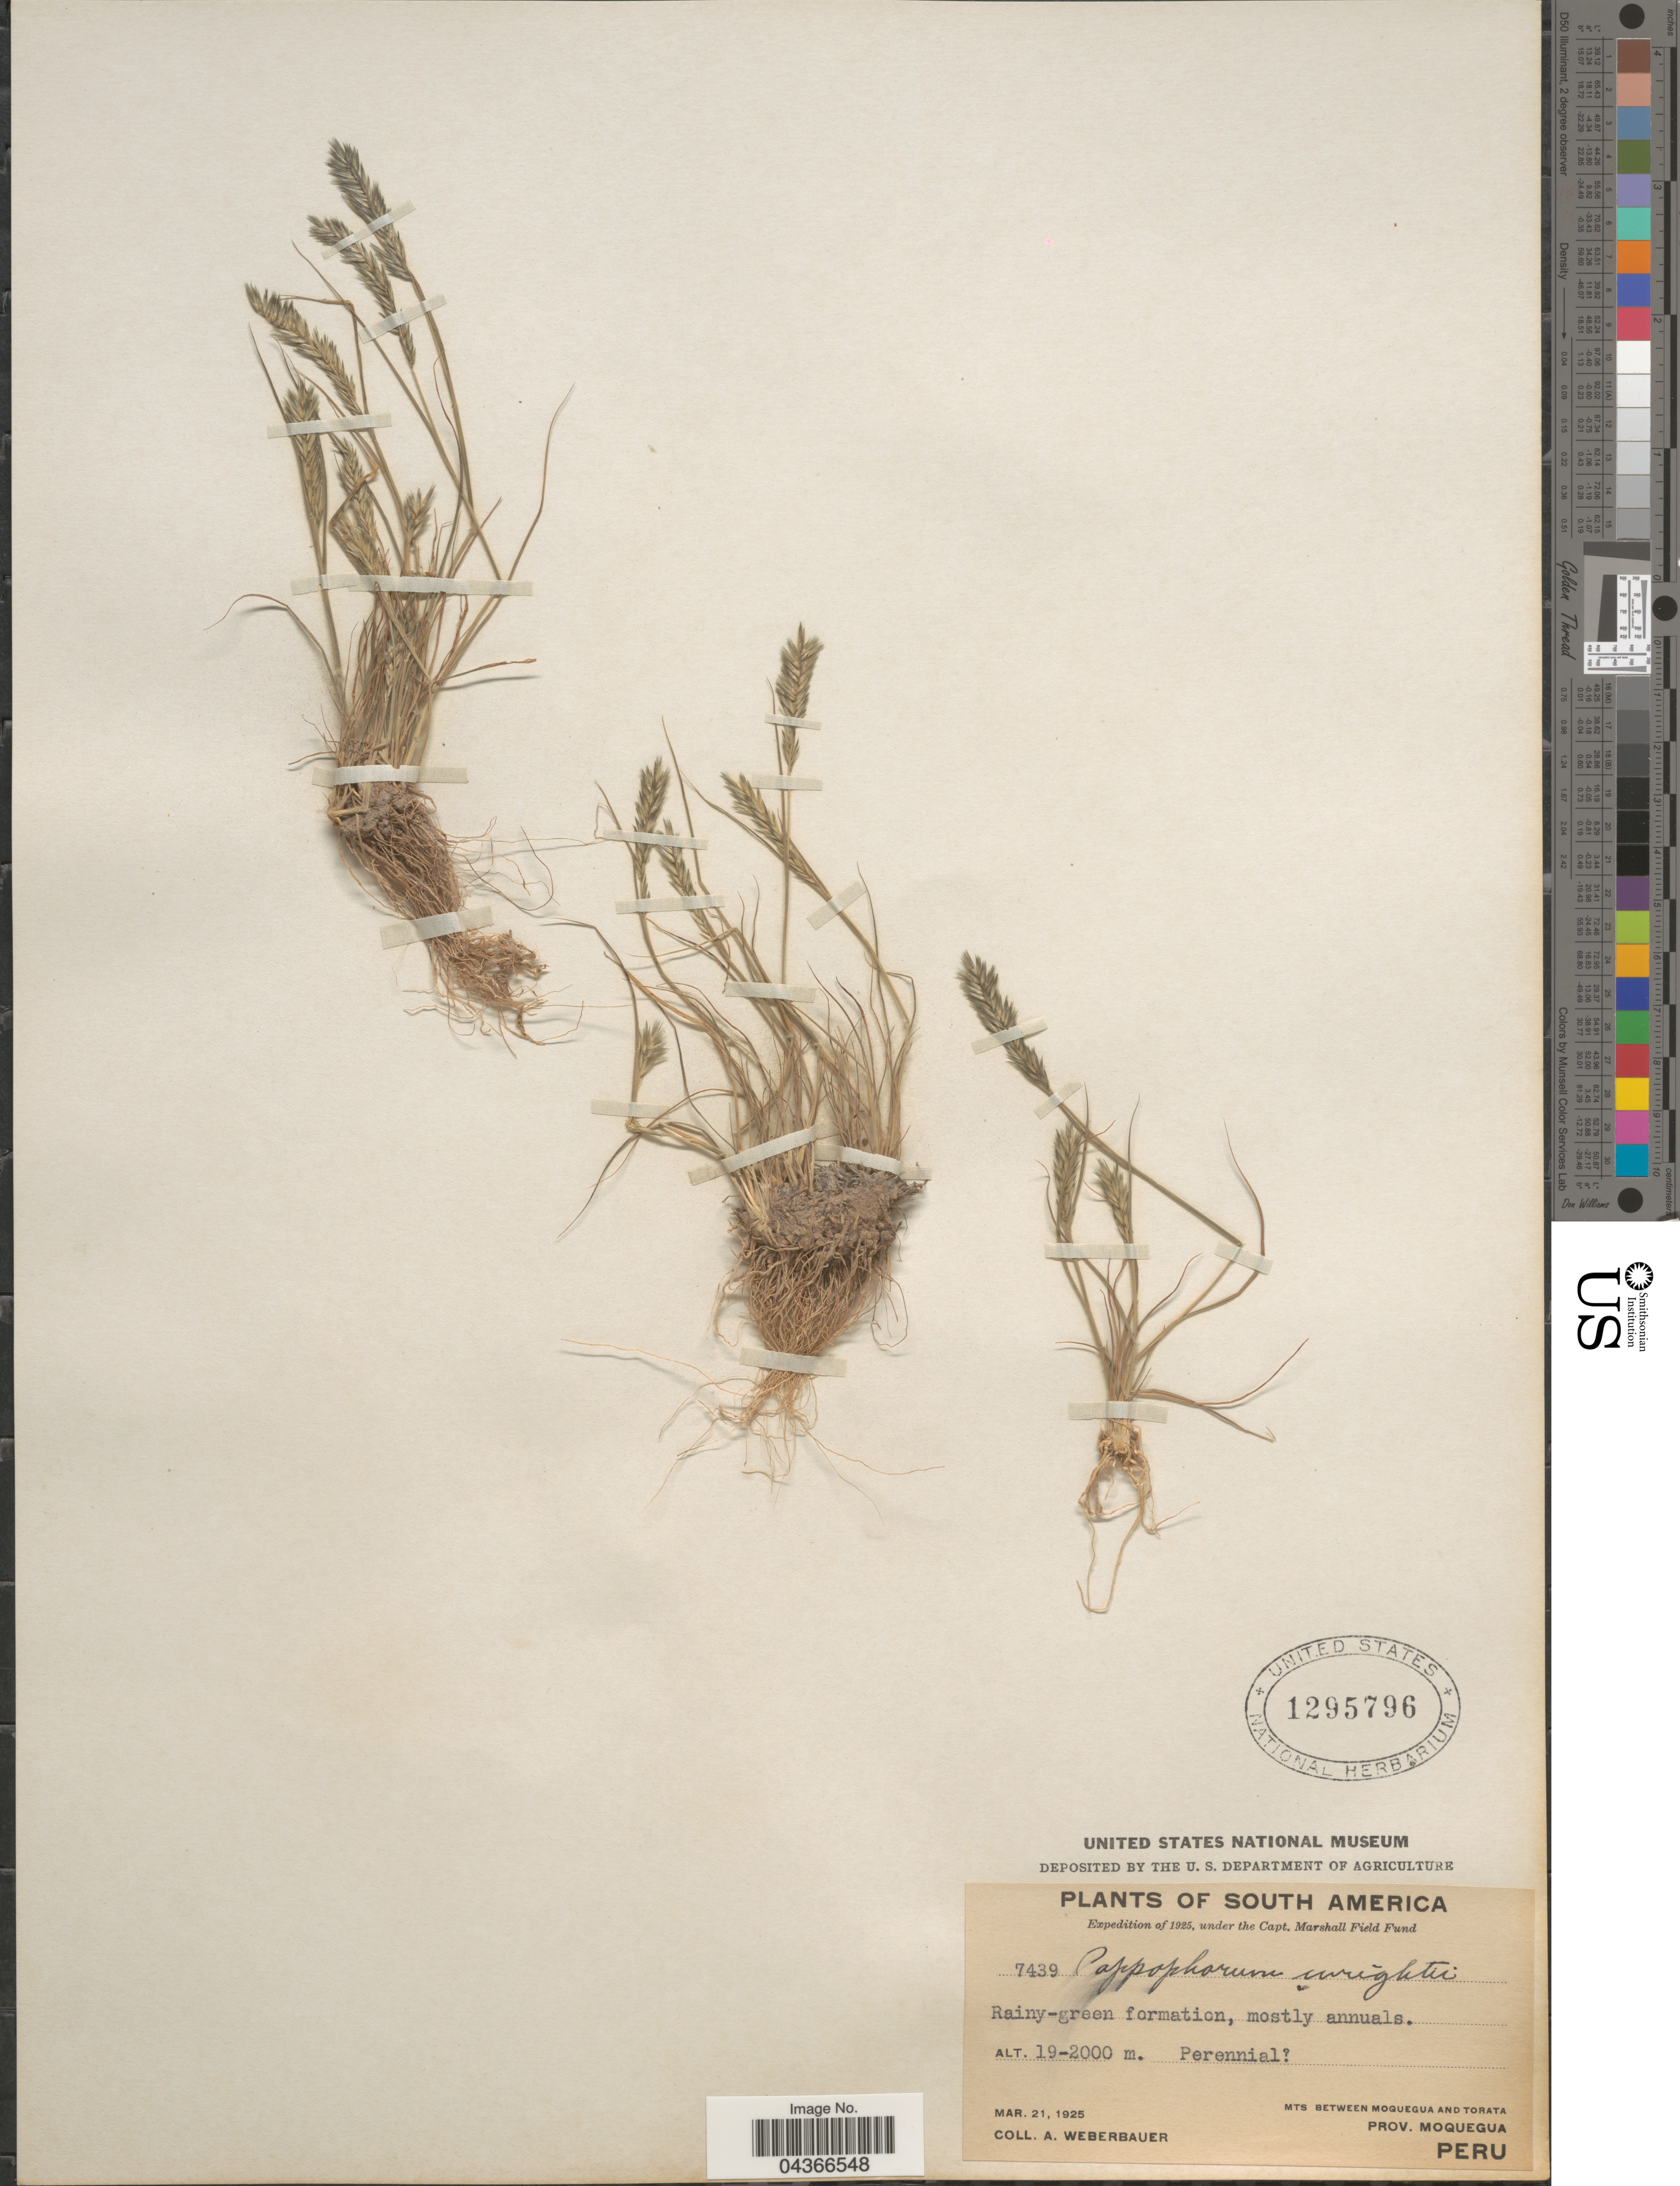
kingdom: Plantae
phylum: Tracheophyta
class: Liliopsida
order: Poales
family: Poaceae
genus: Enneapogon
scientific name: Enneapogon desvauxii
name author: P. Beauv.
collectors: A. Weberbauer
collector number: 7439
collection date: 1925-03-21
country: Peru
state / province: Moquegua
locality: Expedition of 1925. Mts between Moquegua and Torata.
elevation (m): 1900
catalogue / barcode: US 1295796